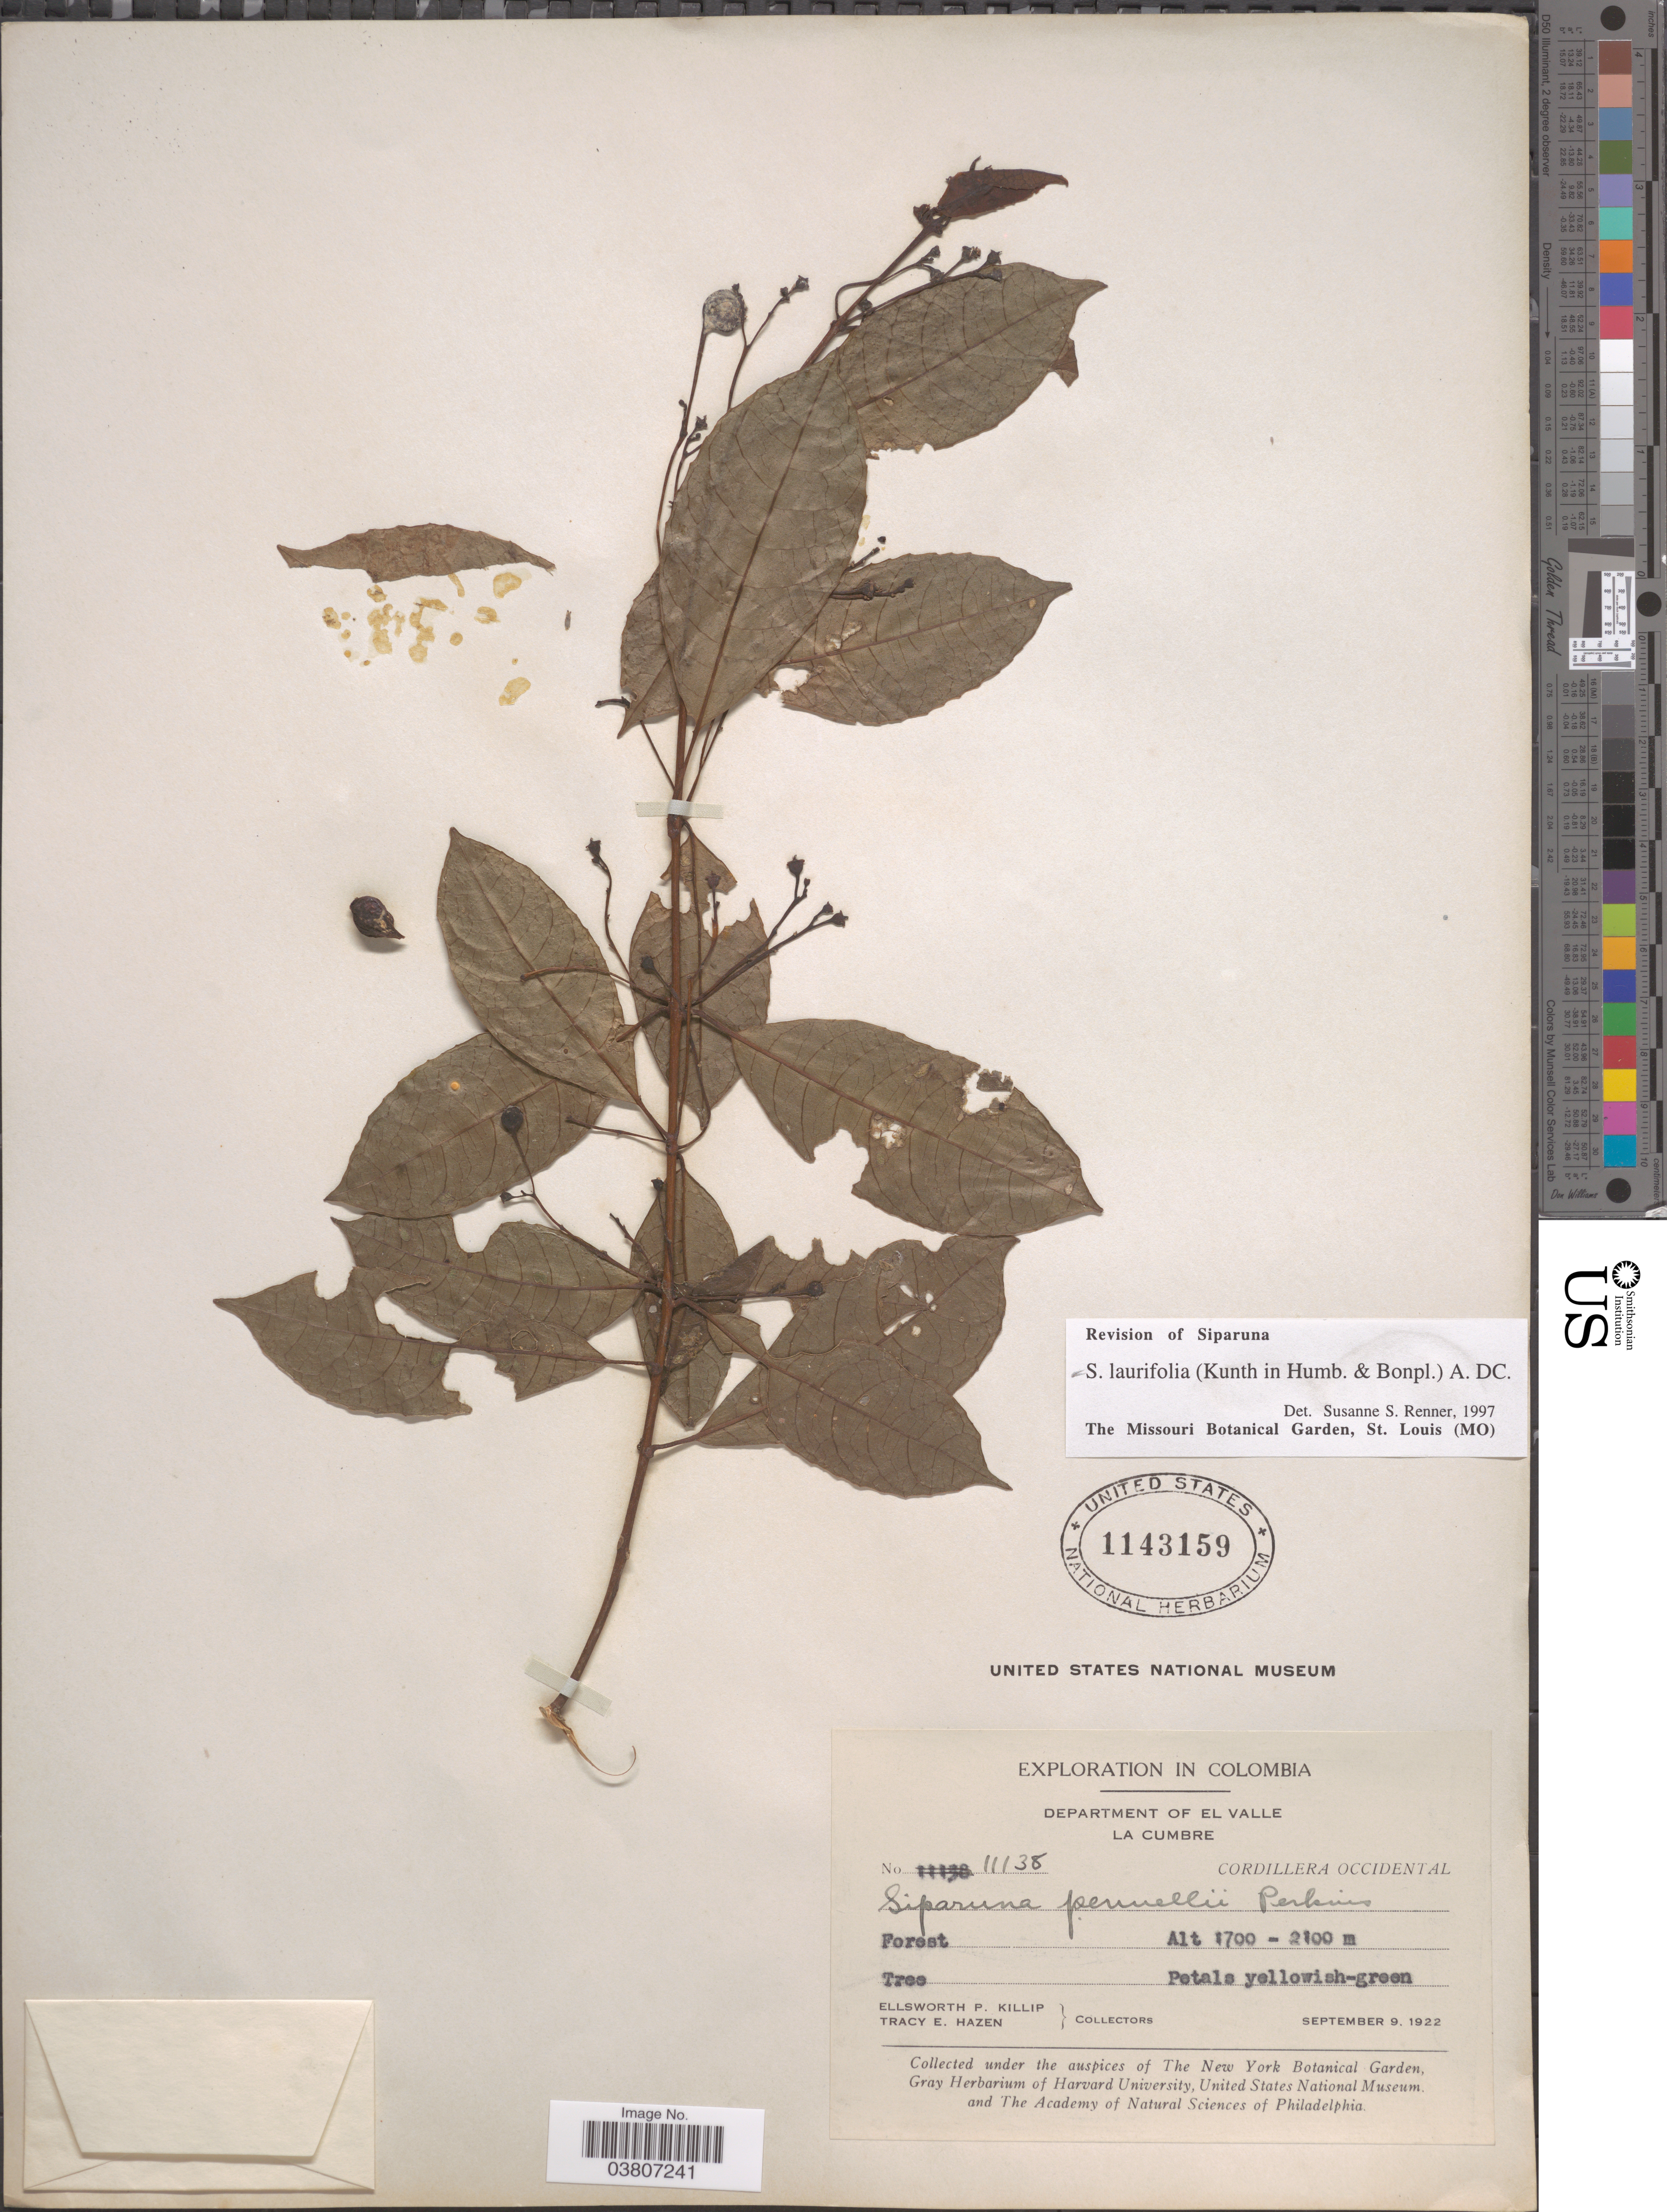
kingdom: Plantae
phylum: Tracheophyta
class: Magnoliopsida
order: Laurales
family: Siparunaceae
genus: Siparuna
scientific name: Siparuna laurifolia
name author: (Kunth) A. DC.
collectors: E. P. Killip & T. E. Hazen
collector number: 11138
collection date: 1922-09-09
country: Colombia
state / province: Valle del Cauca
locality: Department of El Valle, La Cumbre, Cordillera Occidental.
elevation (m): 1700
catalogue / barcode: US 1143159